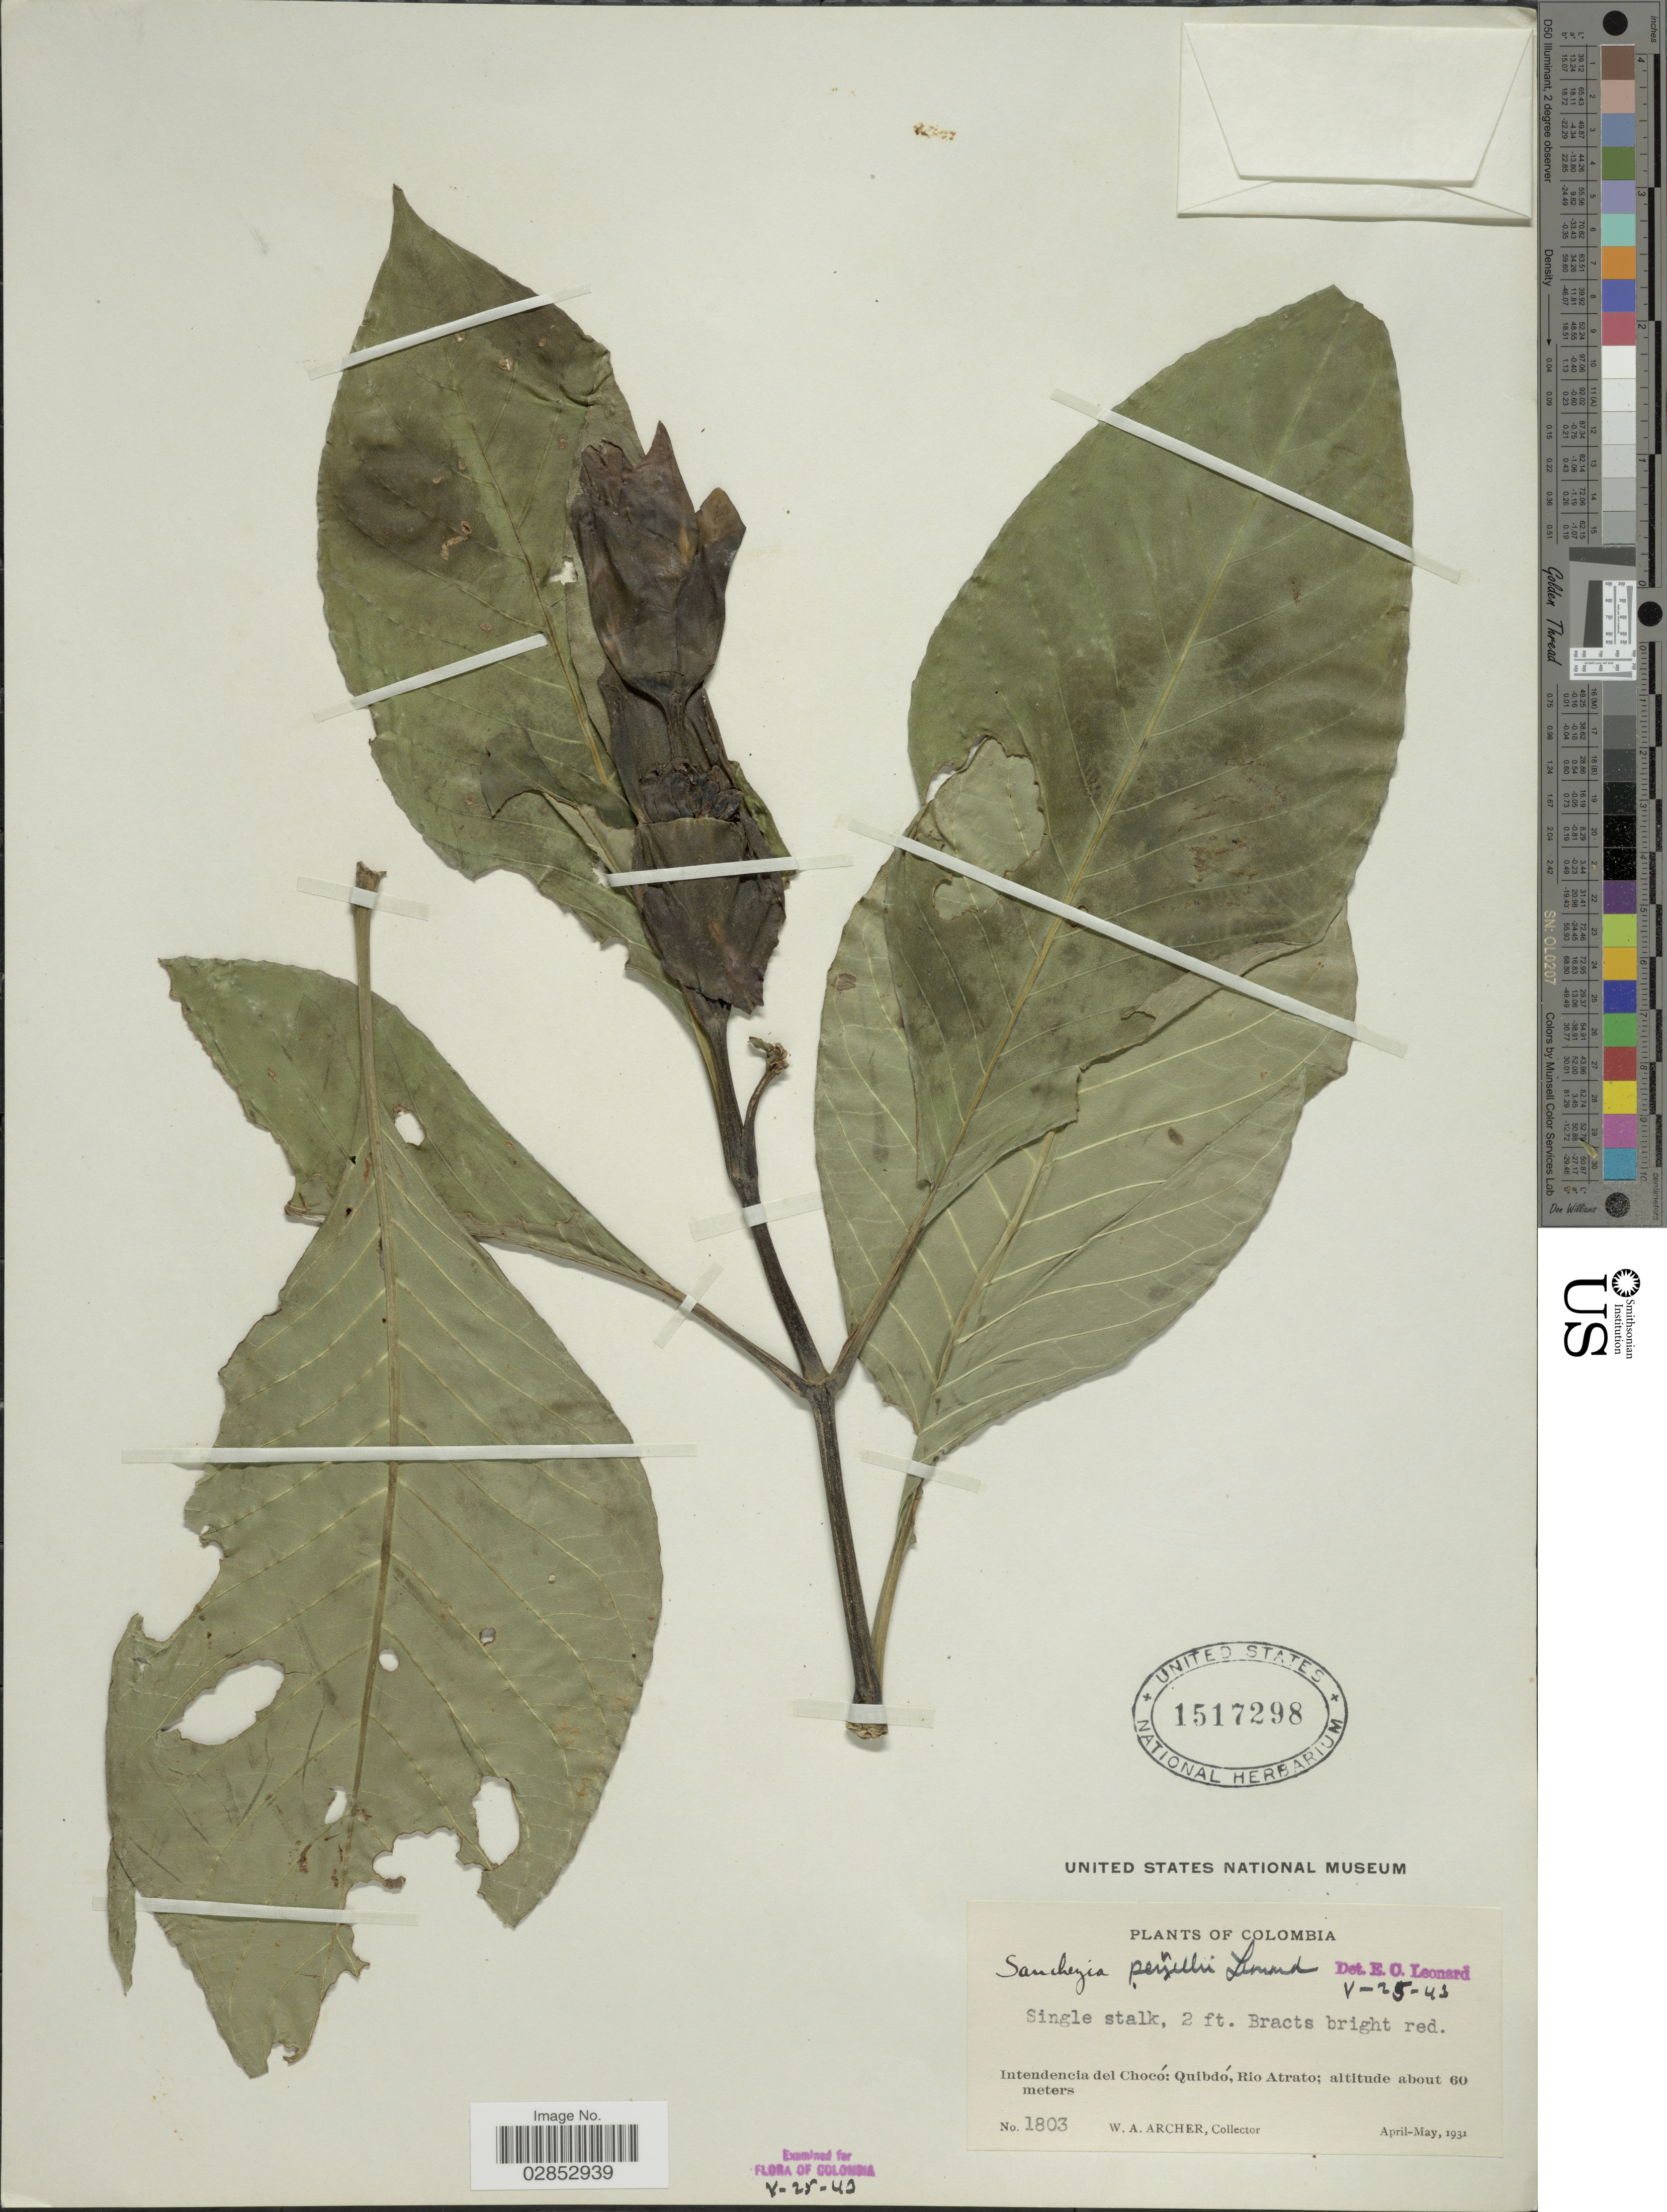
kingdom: Plantae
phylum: Tracheophyta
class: Magnoliopsida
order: Lamiales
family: Acanthaceae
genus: Sanchezia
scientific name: Sanchezia macrocnemis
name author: (Nees) Wassh.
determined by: Azevedo, Igor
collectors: W. A. Archer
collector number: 1803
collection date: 1931-04/1931-05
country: Colombia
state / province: Chocó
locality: Intendencia del Chocó: Quibdó, Rio Atrato.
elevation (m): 60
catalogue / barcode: US 1517298